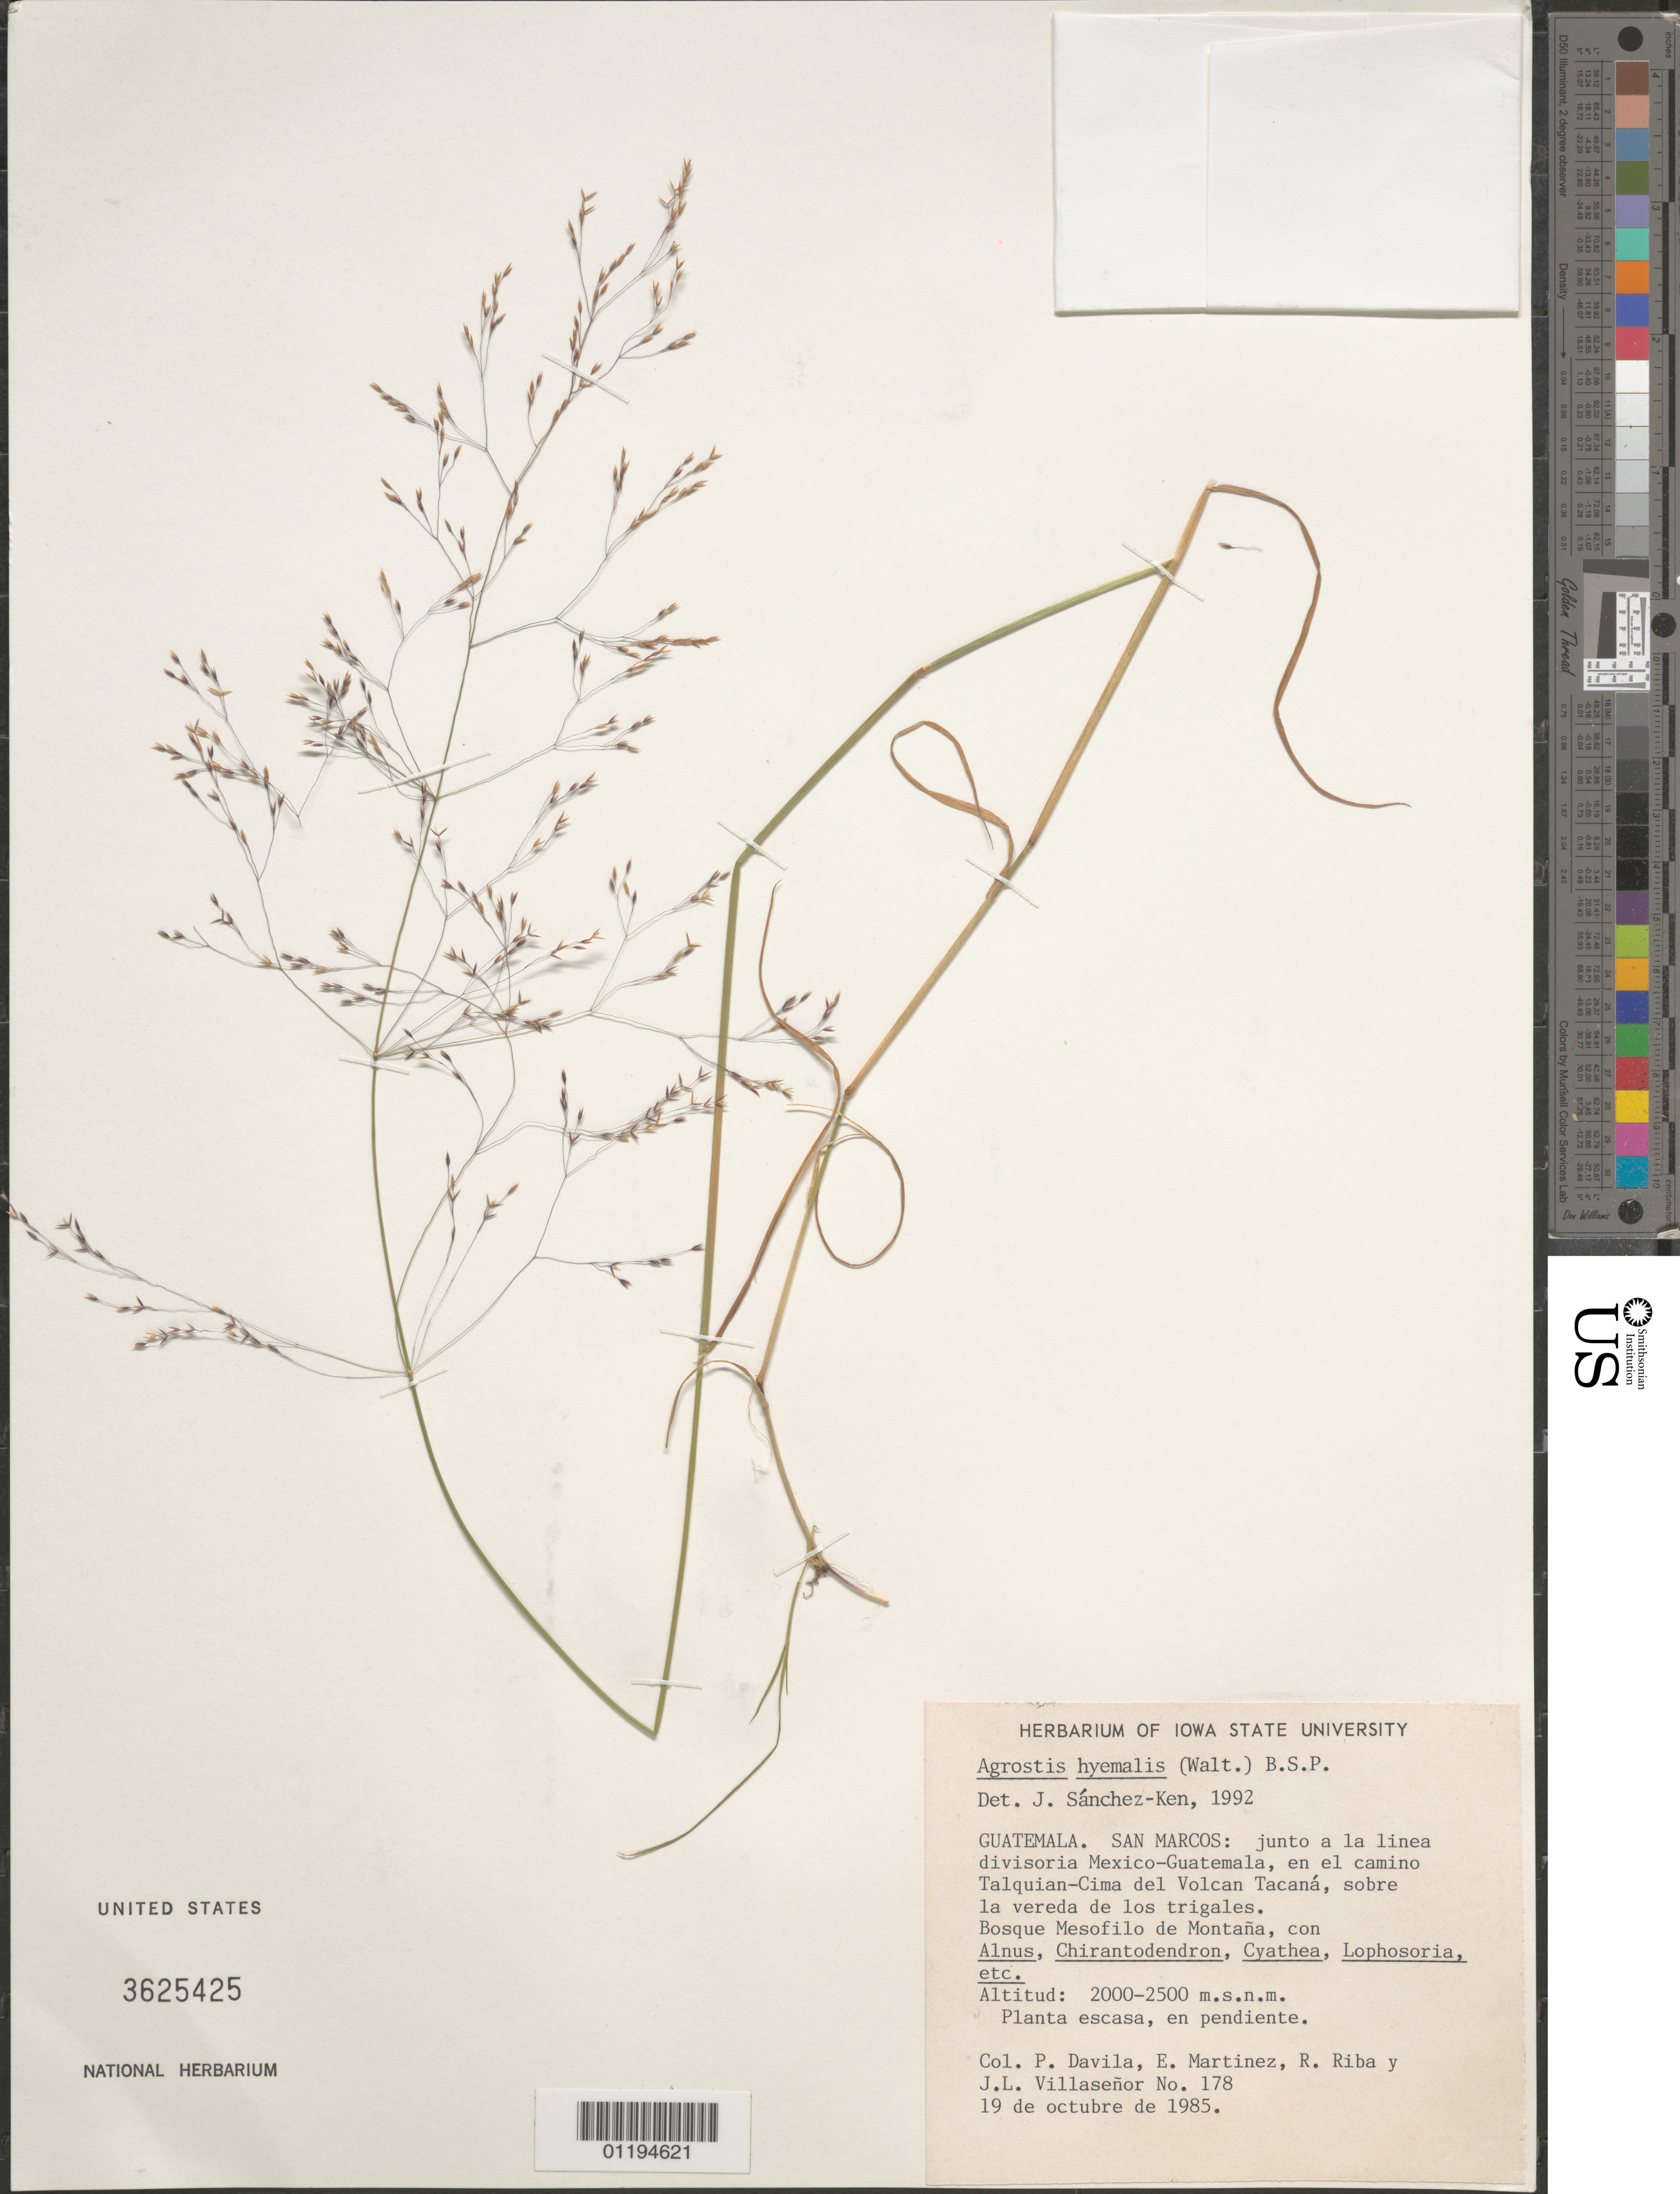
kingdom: Plantae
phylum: Tracheophyta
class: Liliopsida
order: Poales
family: Poaceae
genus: Agrostis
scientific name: Agrostis hyemalis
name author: (Walter) Britton et al.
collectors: P. Dávila, E. Martínez, R. Riba & J. Villaseñor R.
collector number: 178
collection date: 1985-10-19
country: Guatemala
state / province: San Marcos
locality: Junto a la linea divisoria Mexico-Guatemala, en el camino Talquian-Cima del Volcan Tacana, sobre la vereda de los trigales.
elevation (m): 2000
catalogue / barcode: US 3625425